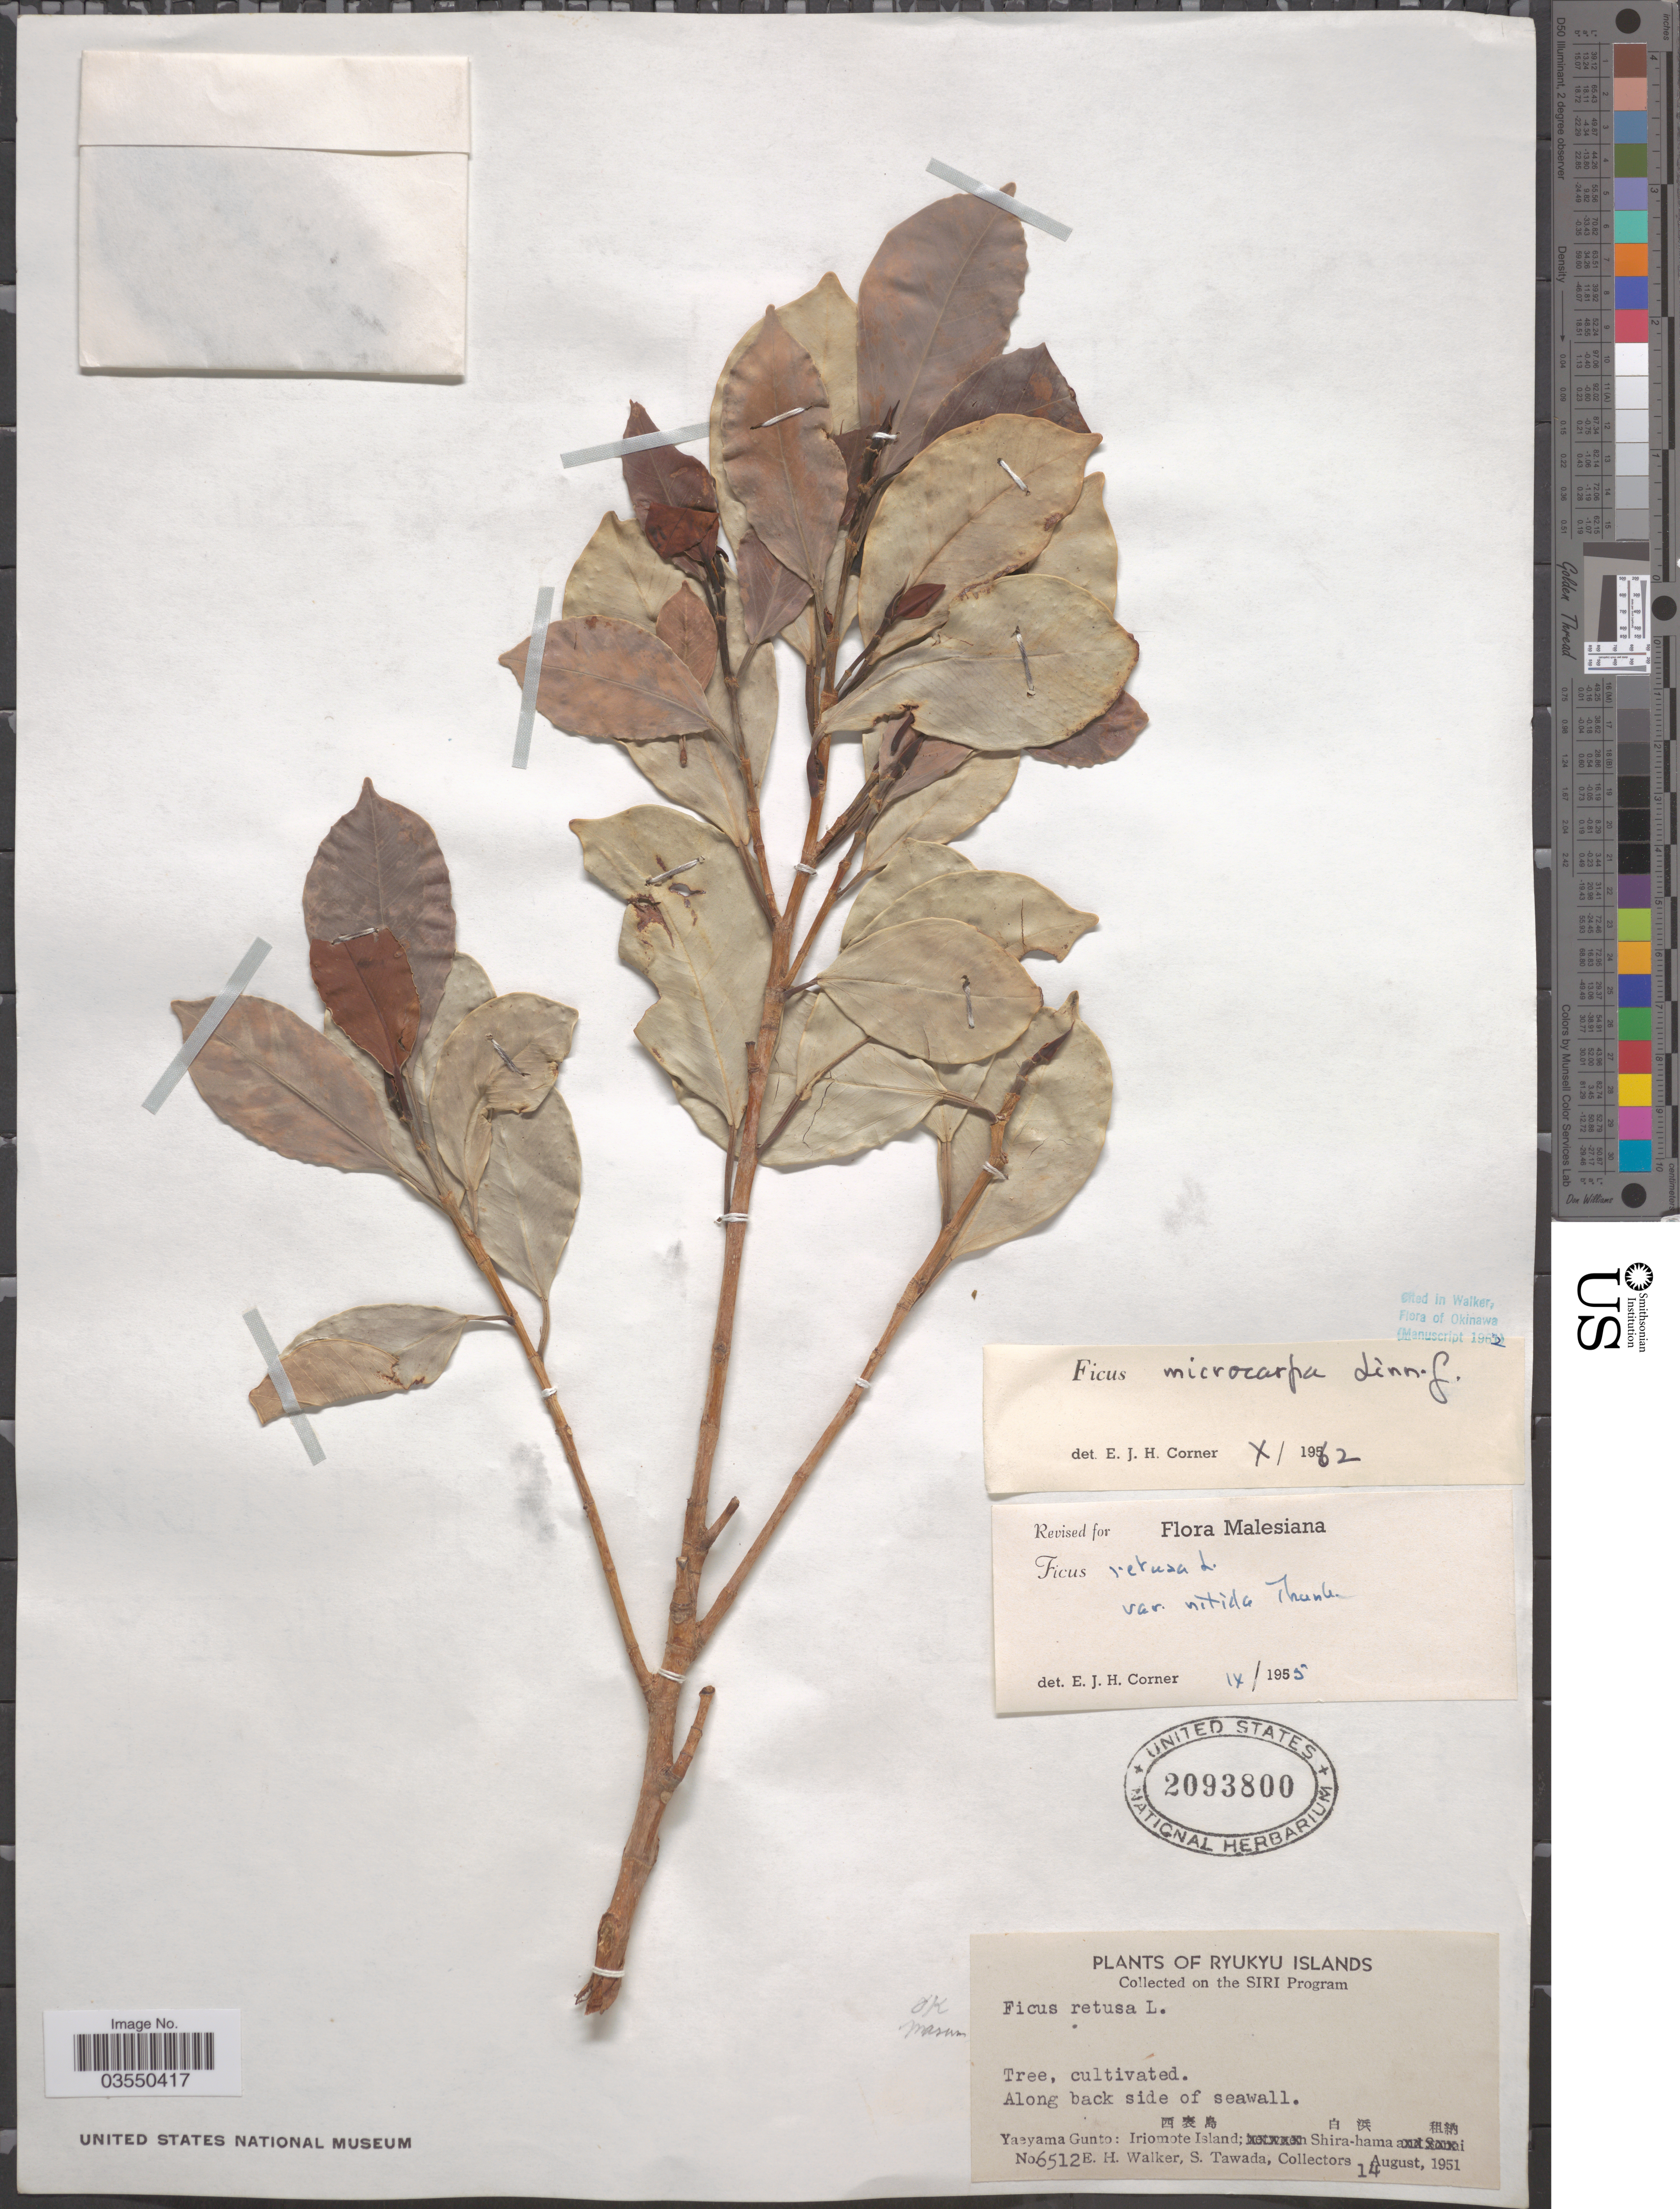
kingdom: Plantae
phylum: Tracheophyta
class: Magnoliopsida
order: Rosales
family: Moraceae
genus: Ficus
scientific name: Ficus microcarpa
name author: L. f.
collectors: E. H. Walker & S. Tawada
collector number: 6512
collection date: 1951-08-14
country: Japan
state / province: Okinawa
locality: Ryukyu Islands. Along back side of seawall. Yaeyama Gunto: Iriomote Island; Shira-hama.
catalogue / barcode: US 2093800